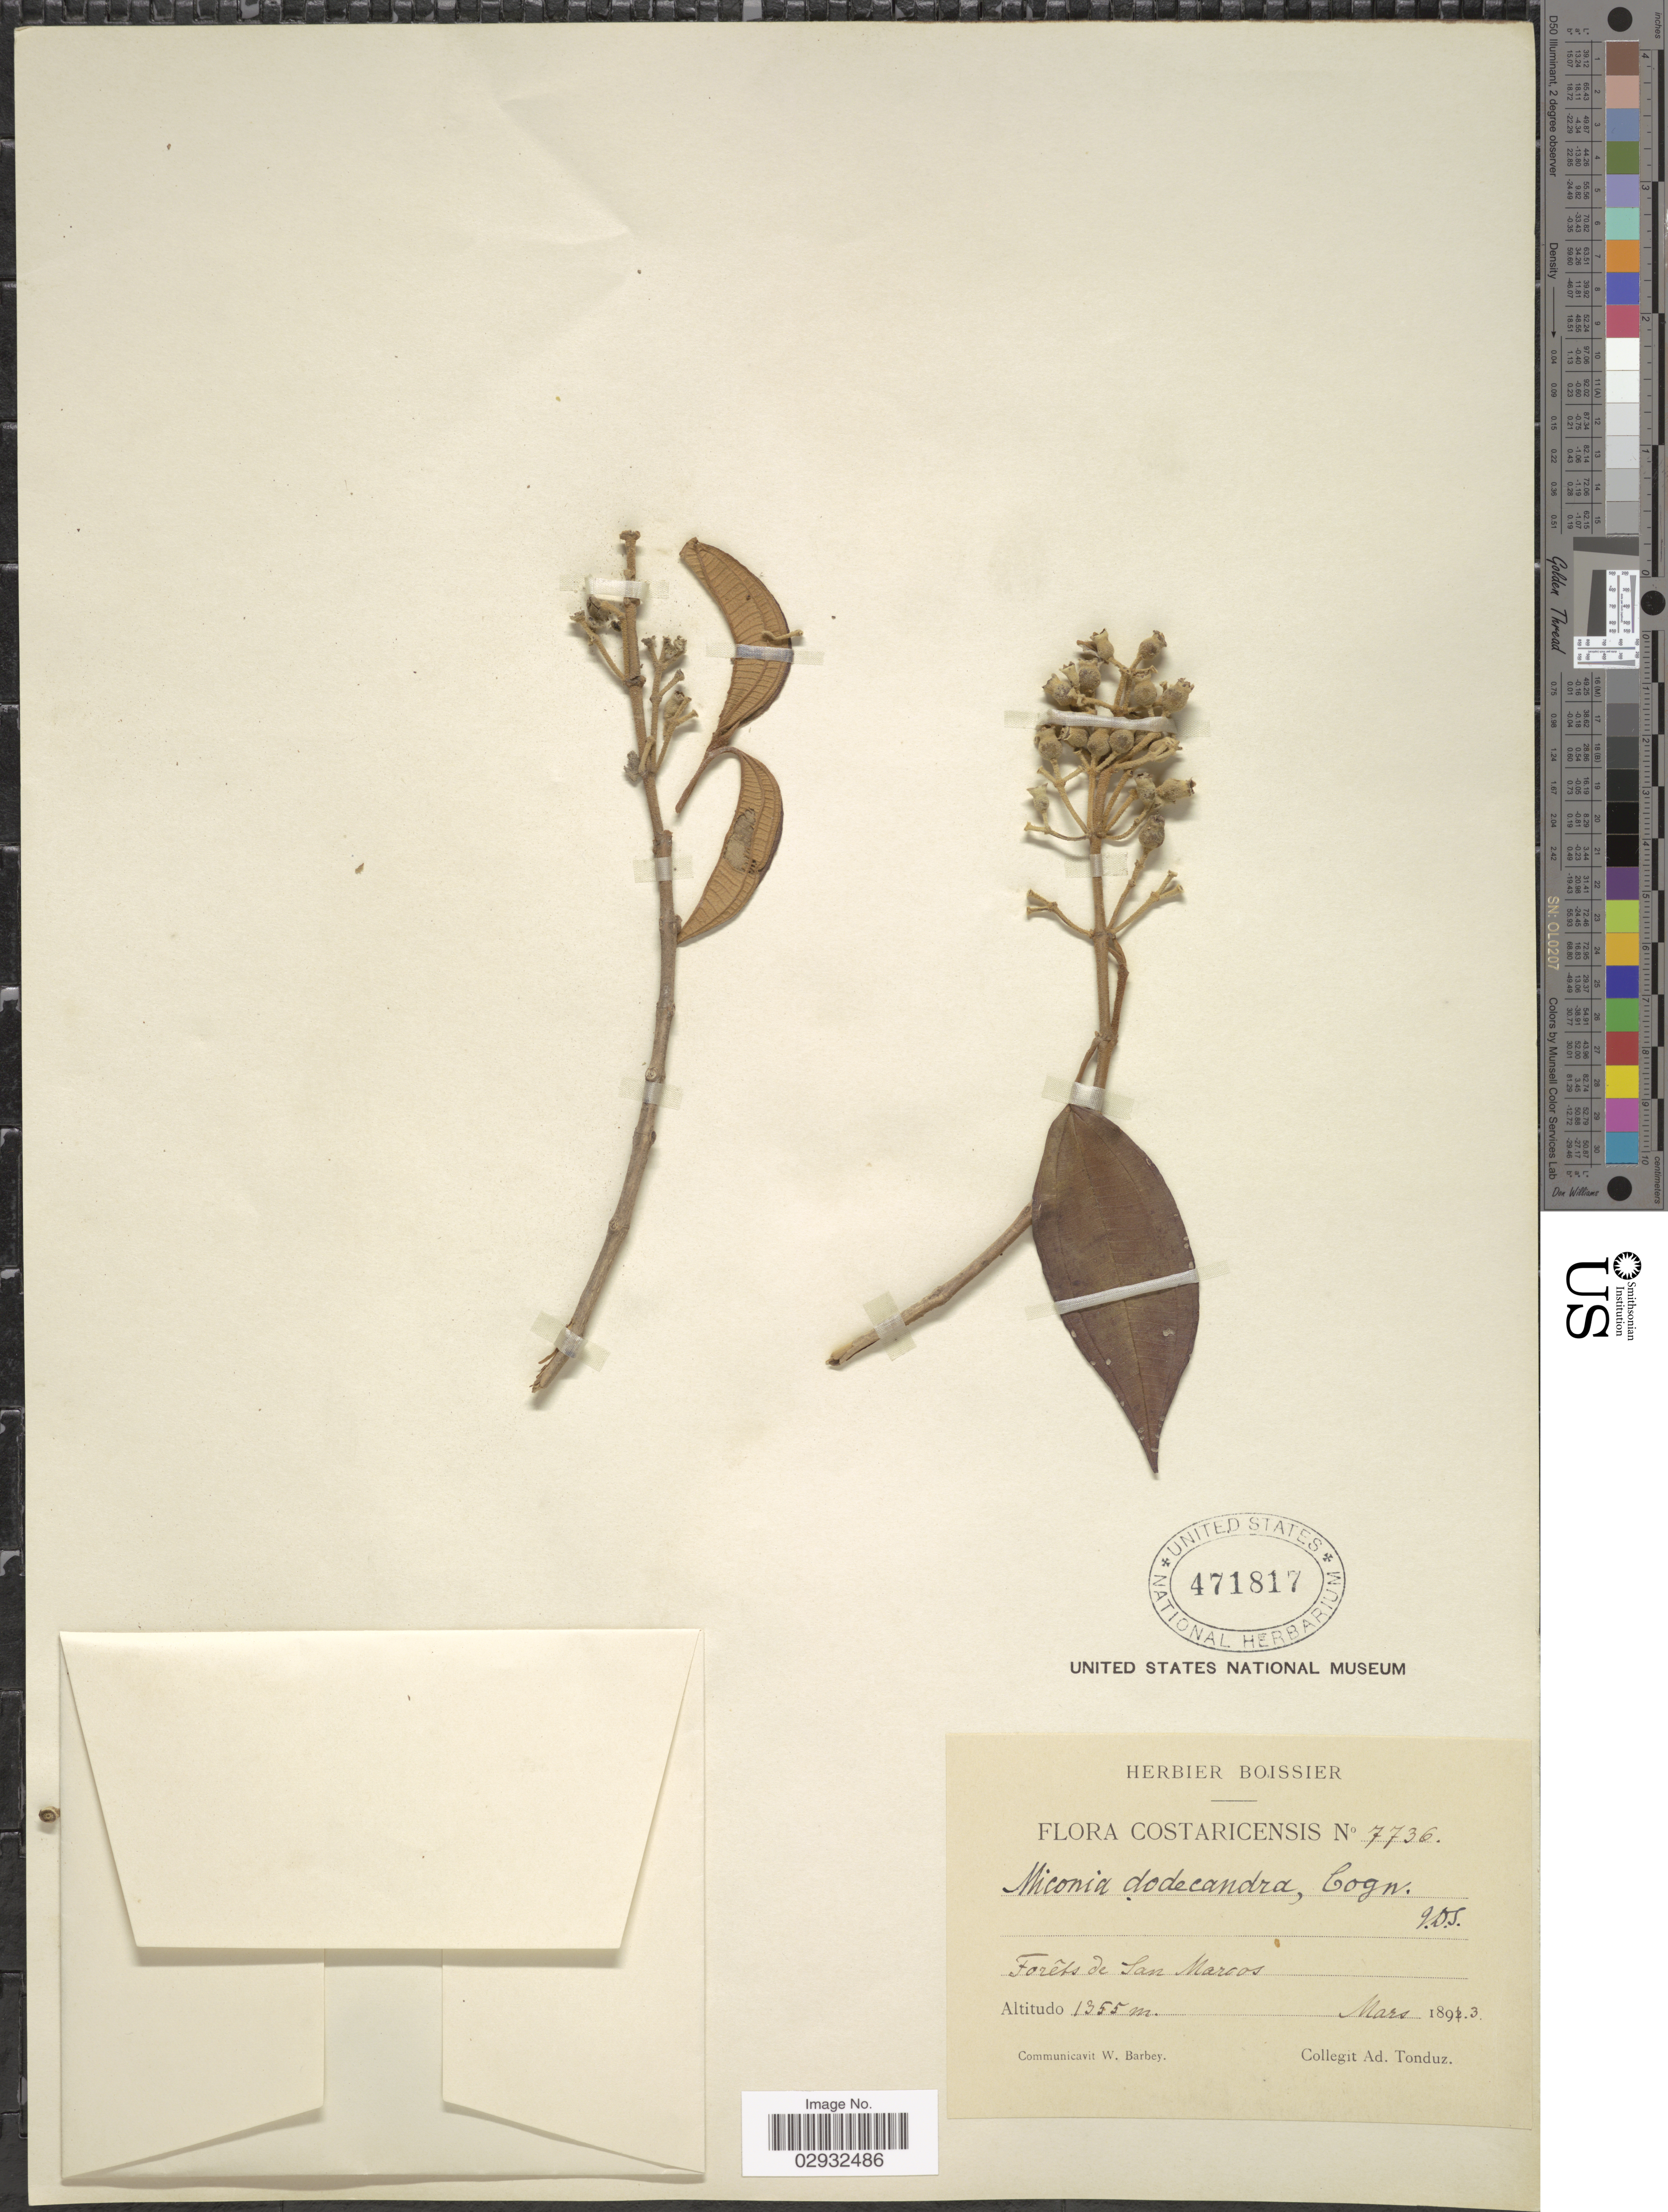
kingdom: Plantae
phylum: Tracheophyta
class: Magnoliopsida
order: Myrtales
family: Melastomataceae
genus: Miconia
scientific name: Miconia dodecandra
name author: Cogn.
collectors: A. Tonduz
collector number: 7736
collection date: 1893-03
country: Costa Rica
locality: Forêts de San Marcos.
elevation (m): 1355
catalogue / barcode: US 471817